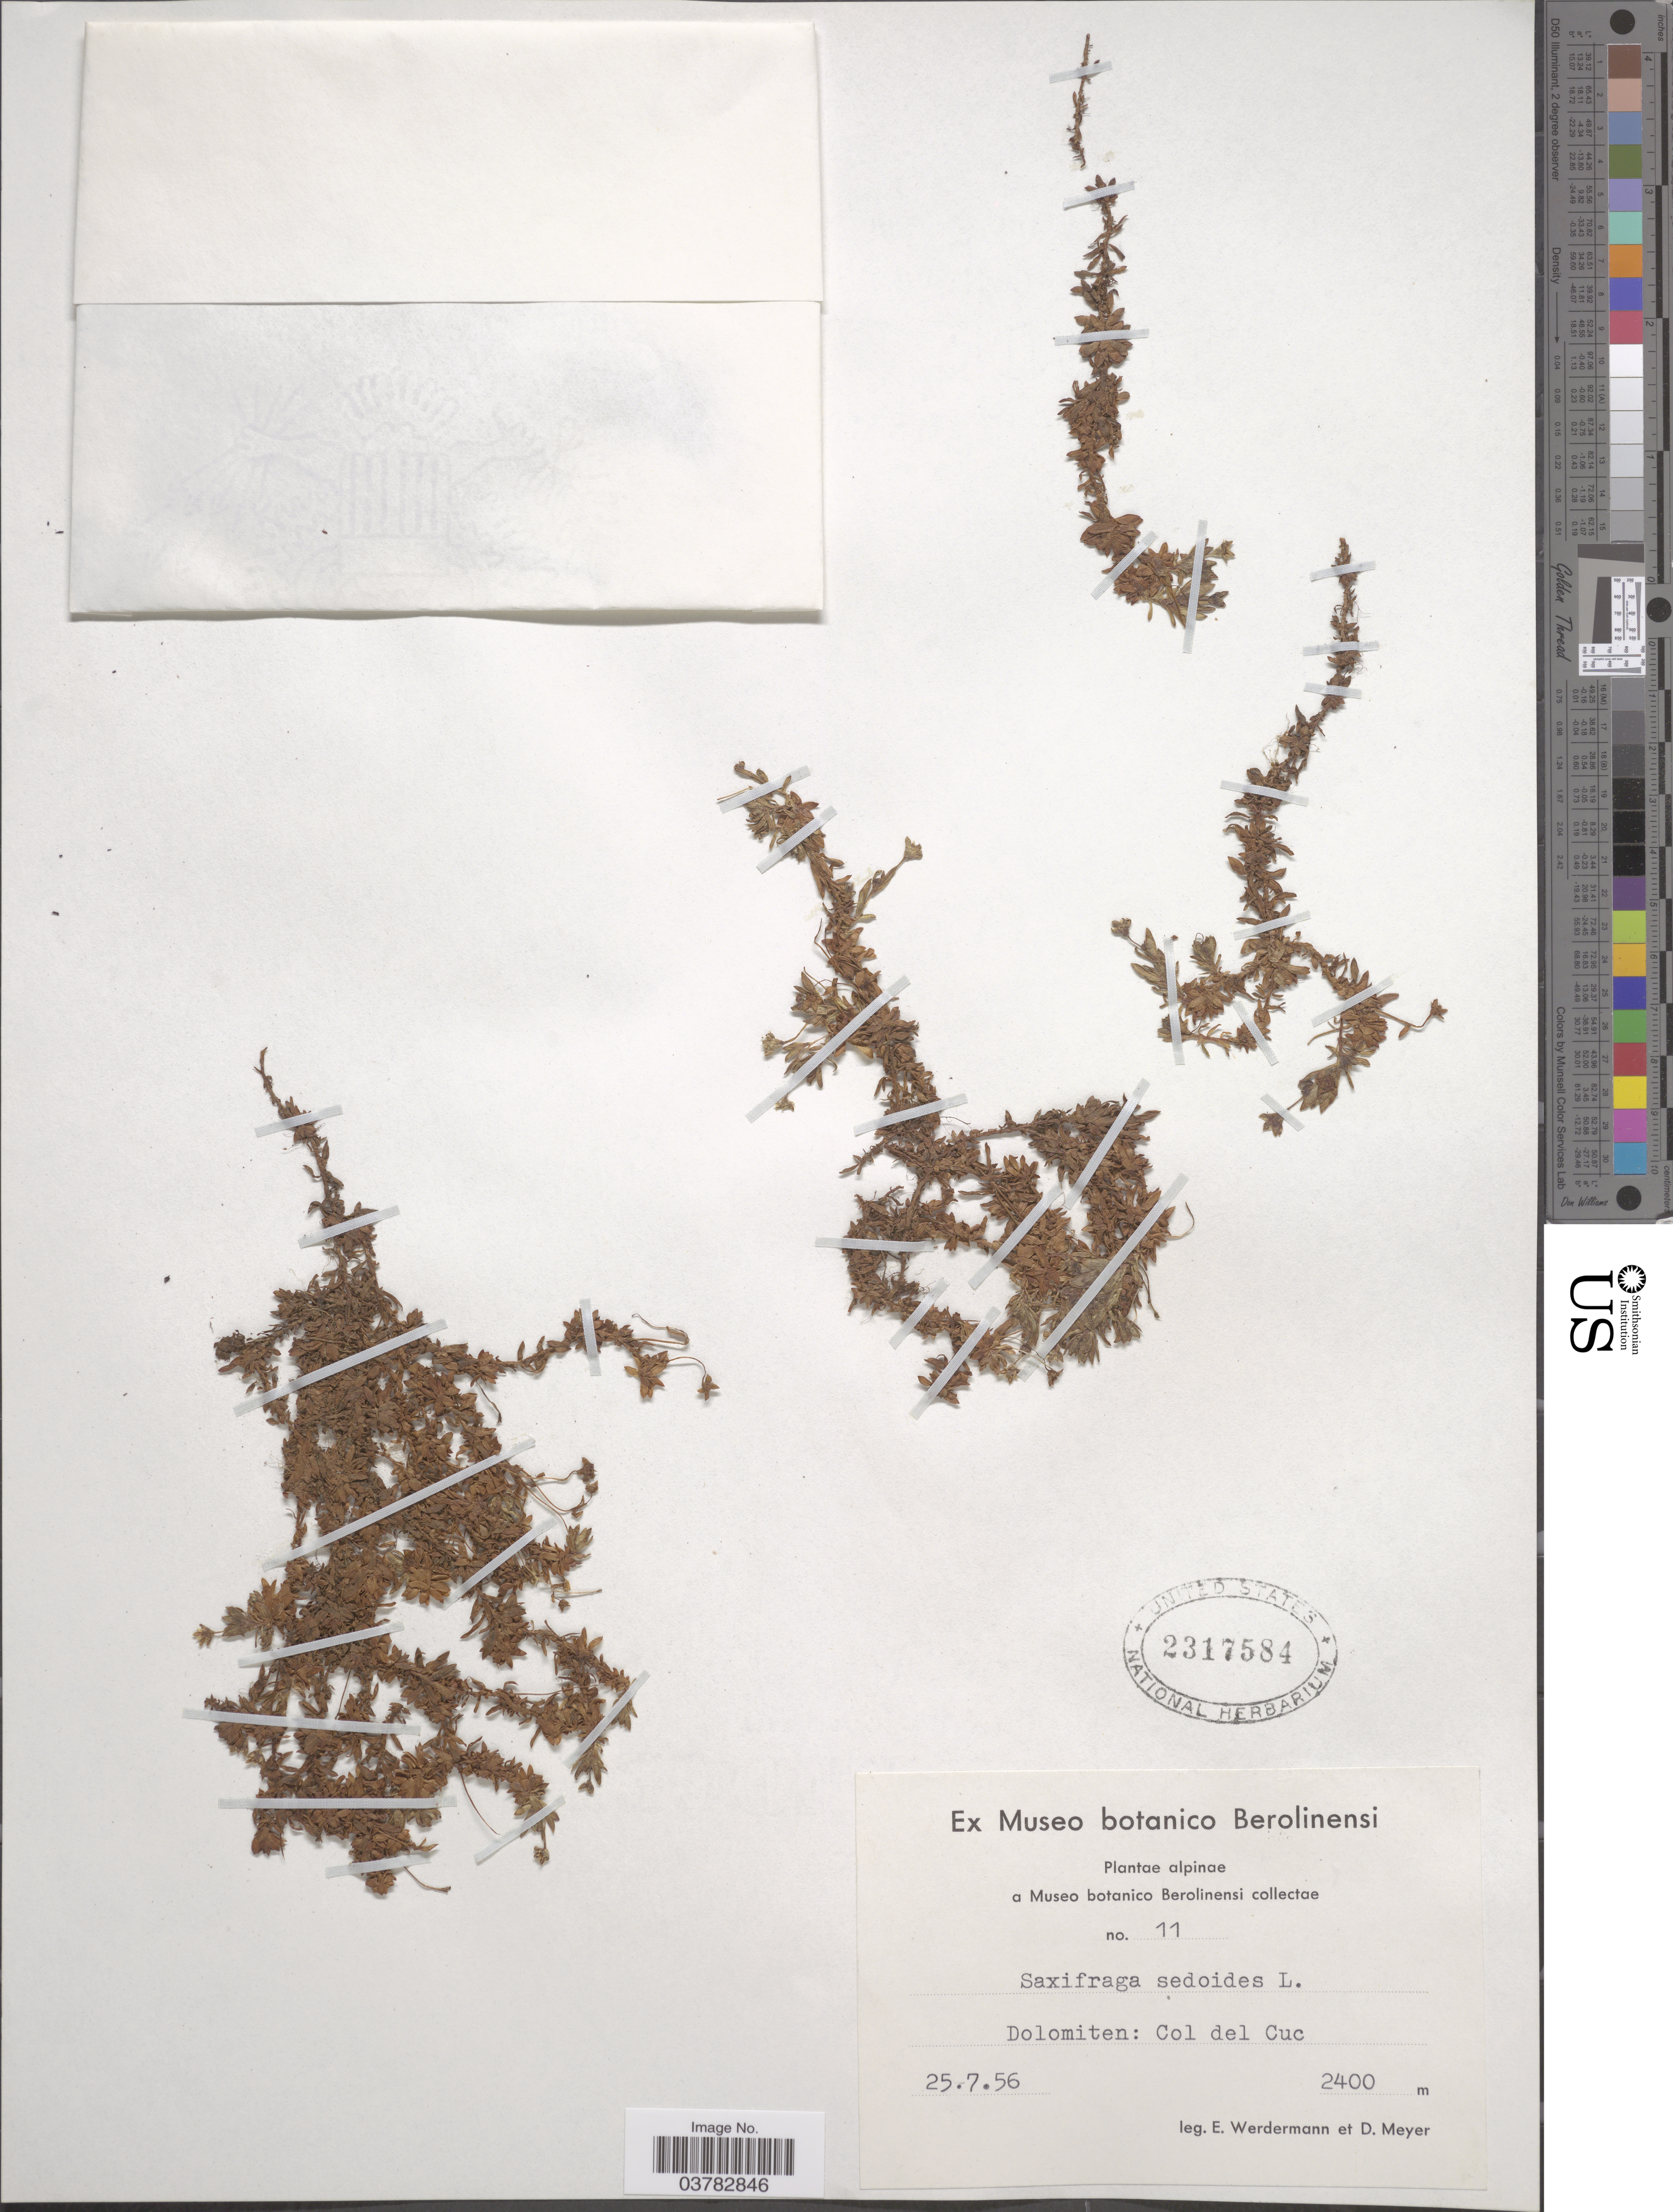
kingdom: Plantae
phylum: Tracheophyta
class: Magnoliopsida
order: Saxifragales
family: Saxifragaceae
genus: Saxifraga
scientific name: Saxifraga sedoides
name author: L.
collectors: E. Werdermann & D. Meyer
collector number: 11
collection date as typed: Transcribed d/m/y: 25/7/56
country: Italy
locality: Dolomiten: Col del Cuc.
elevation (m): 2400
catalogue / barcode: US 2317584